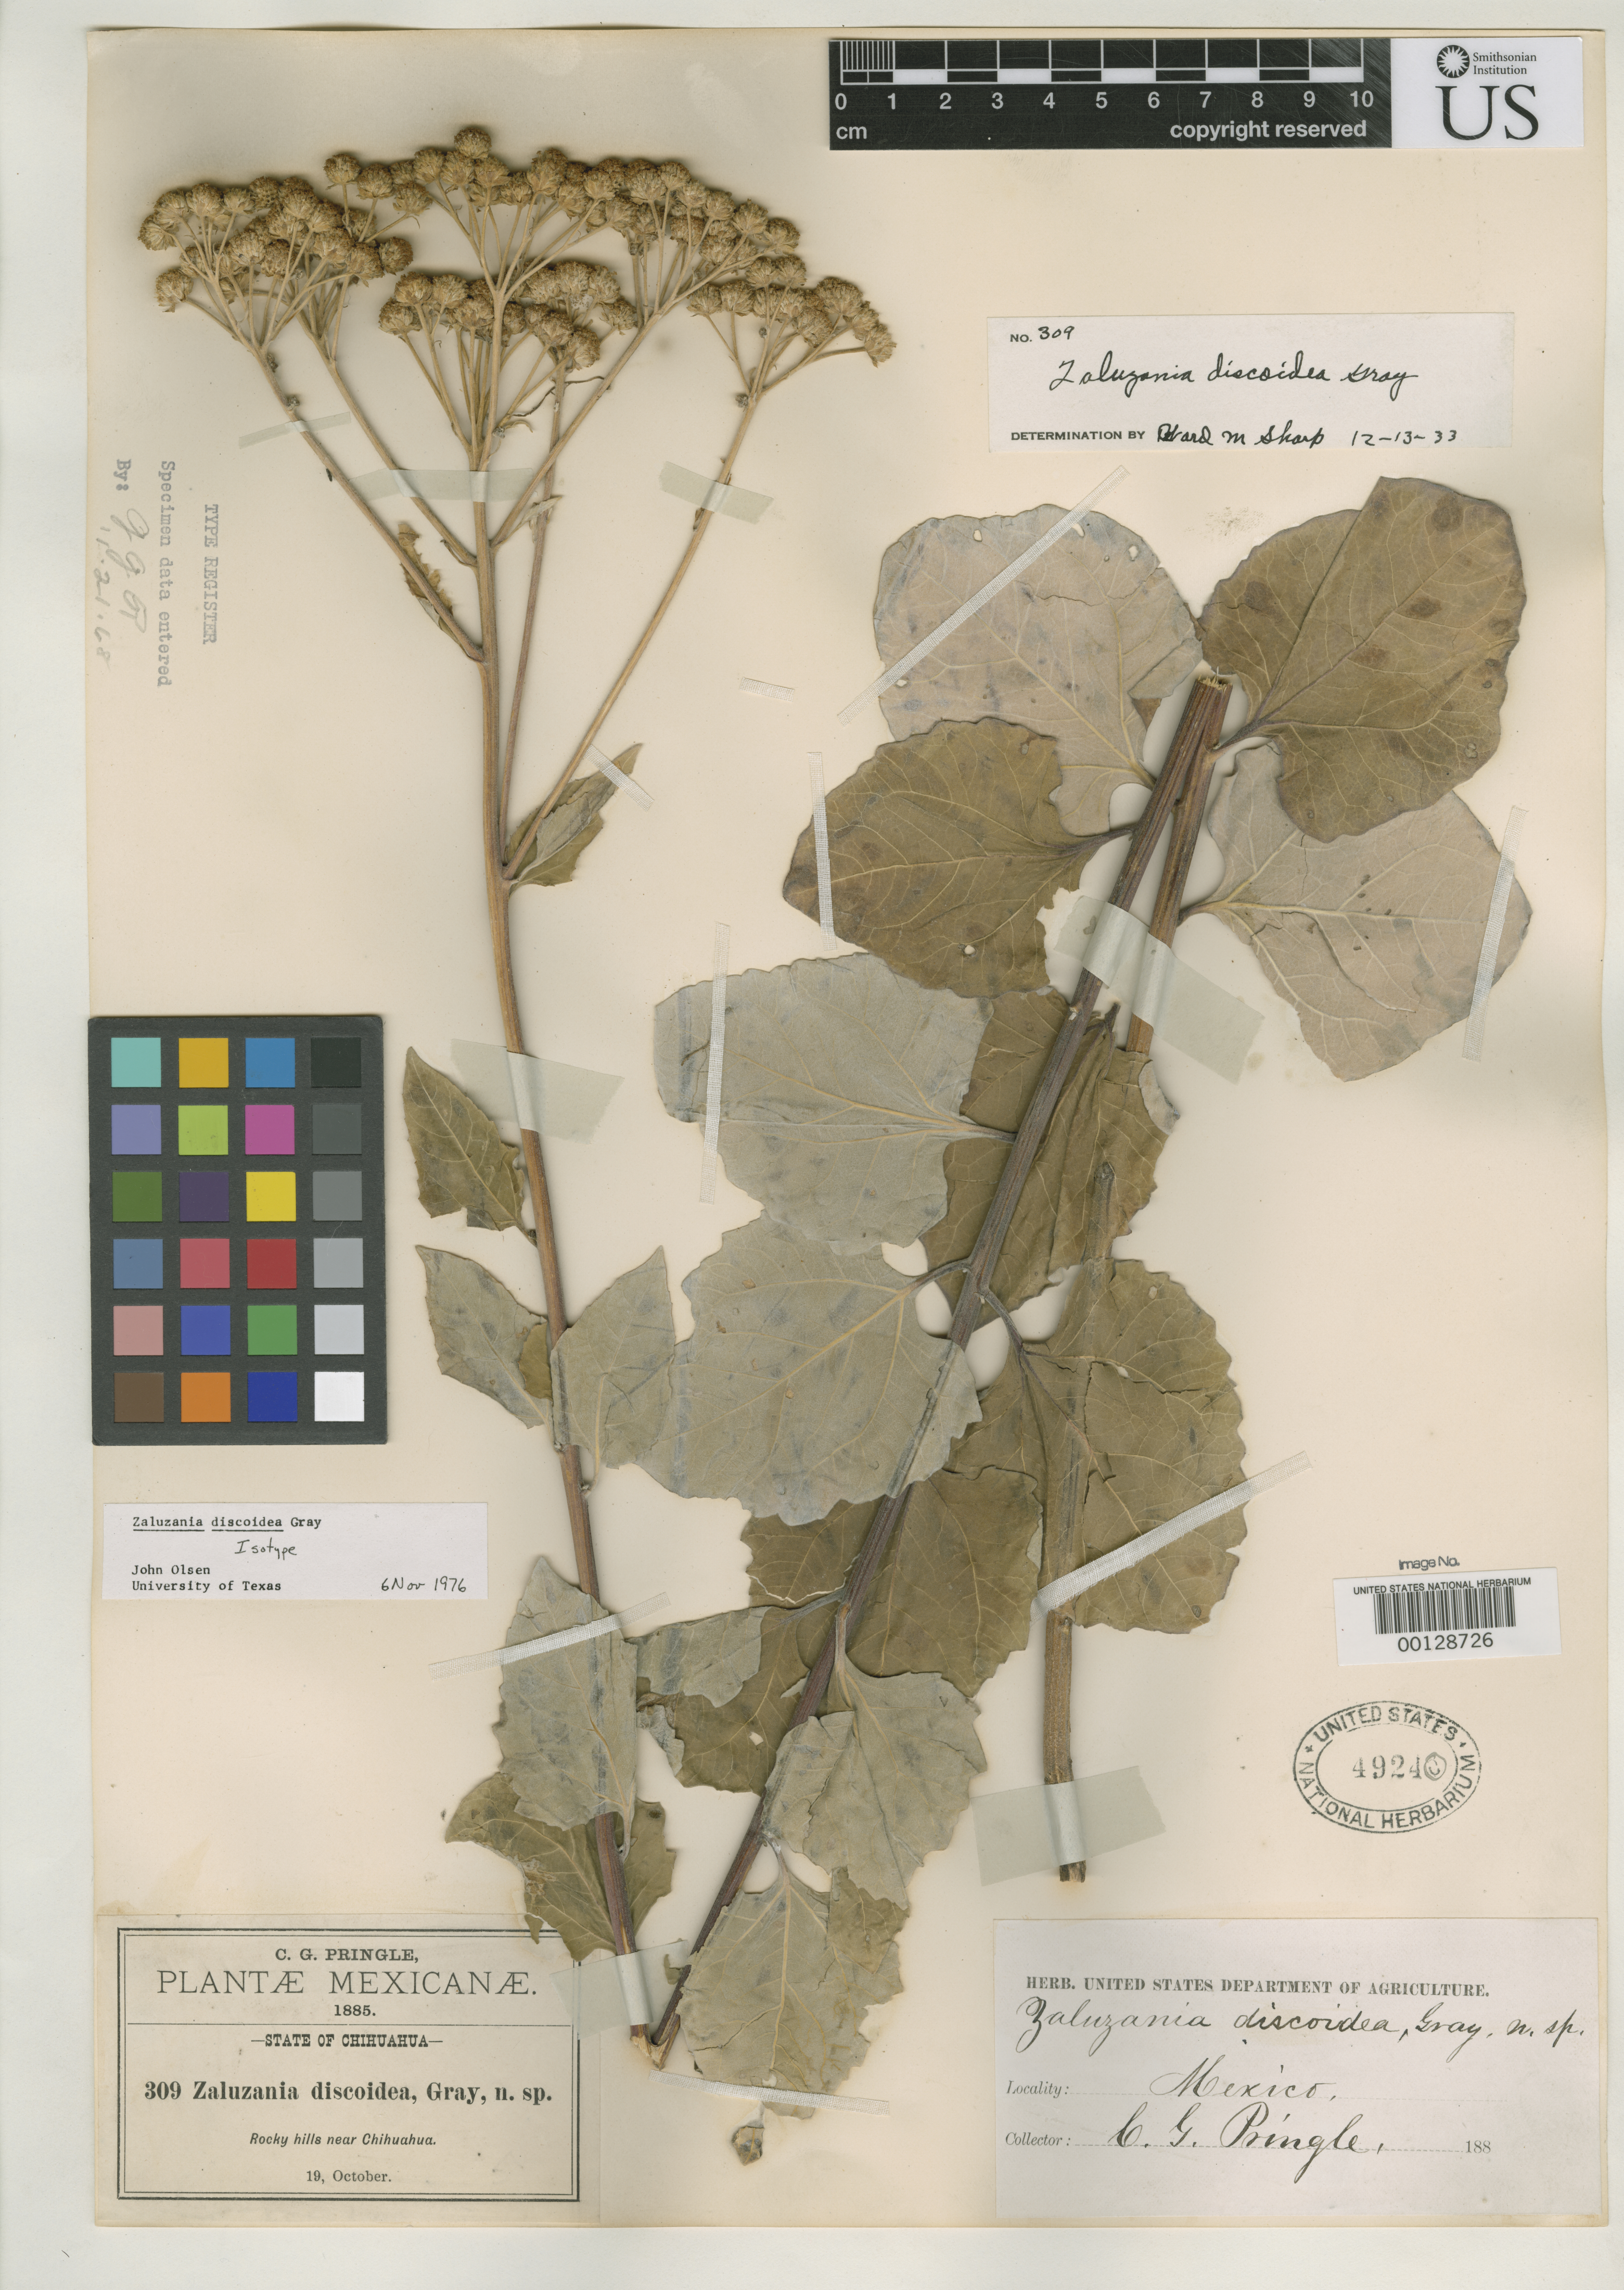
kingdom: Plantae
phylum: Tracheophyta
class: Magnoliopsida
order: Asterales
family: Asteraceae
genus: Zaluzania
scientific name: Zaluzania discoidea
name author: A. Gray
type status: Isotype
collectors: C. G. Pringle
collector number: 309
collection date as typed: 19 Oct 1885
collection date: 1885-10-19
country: Mexico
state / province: Chihuahua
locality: Hills near Chihuahua.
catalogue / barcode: US 49240